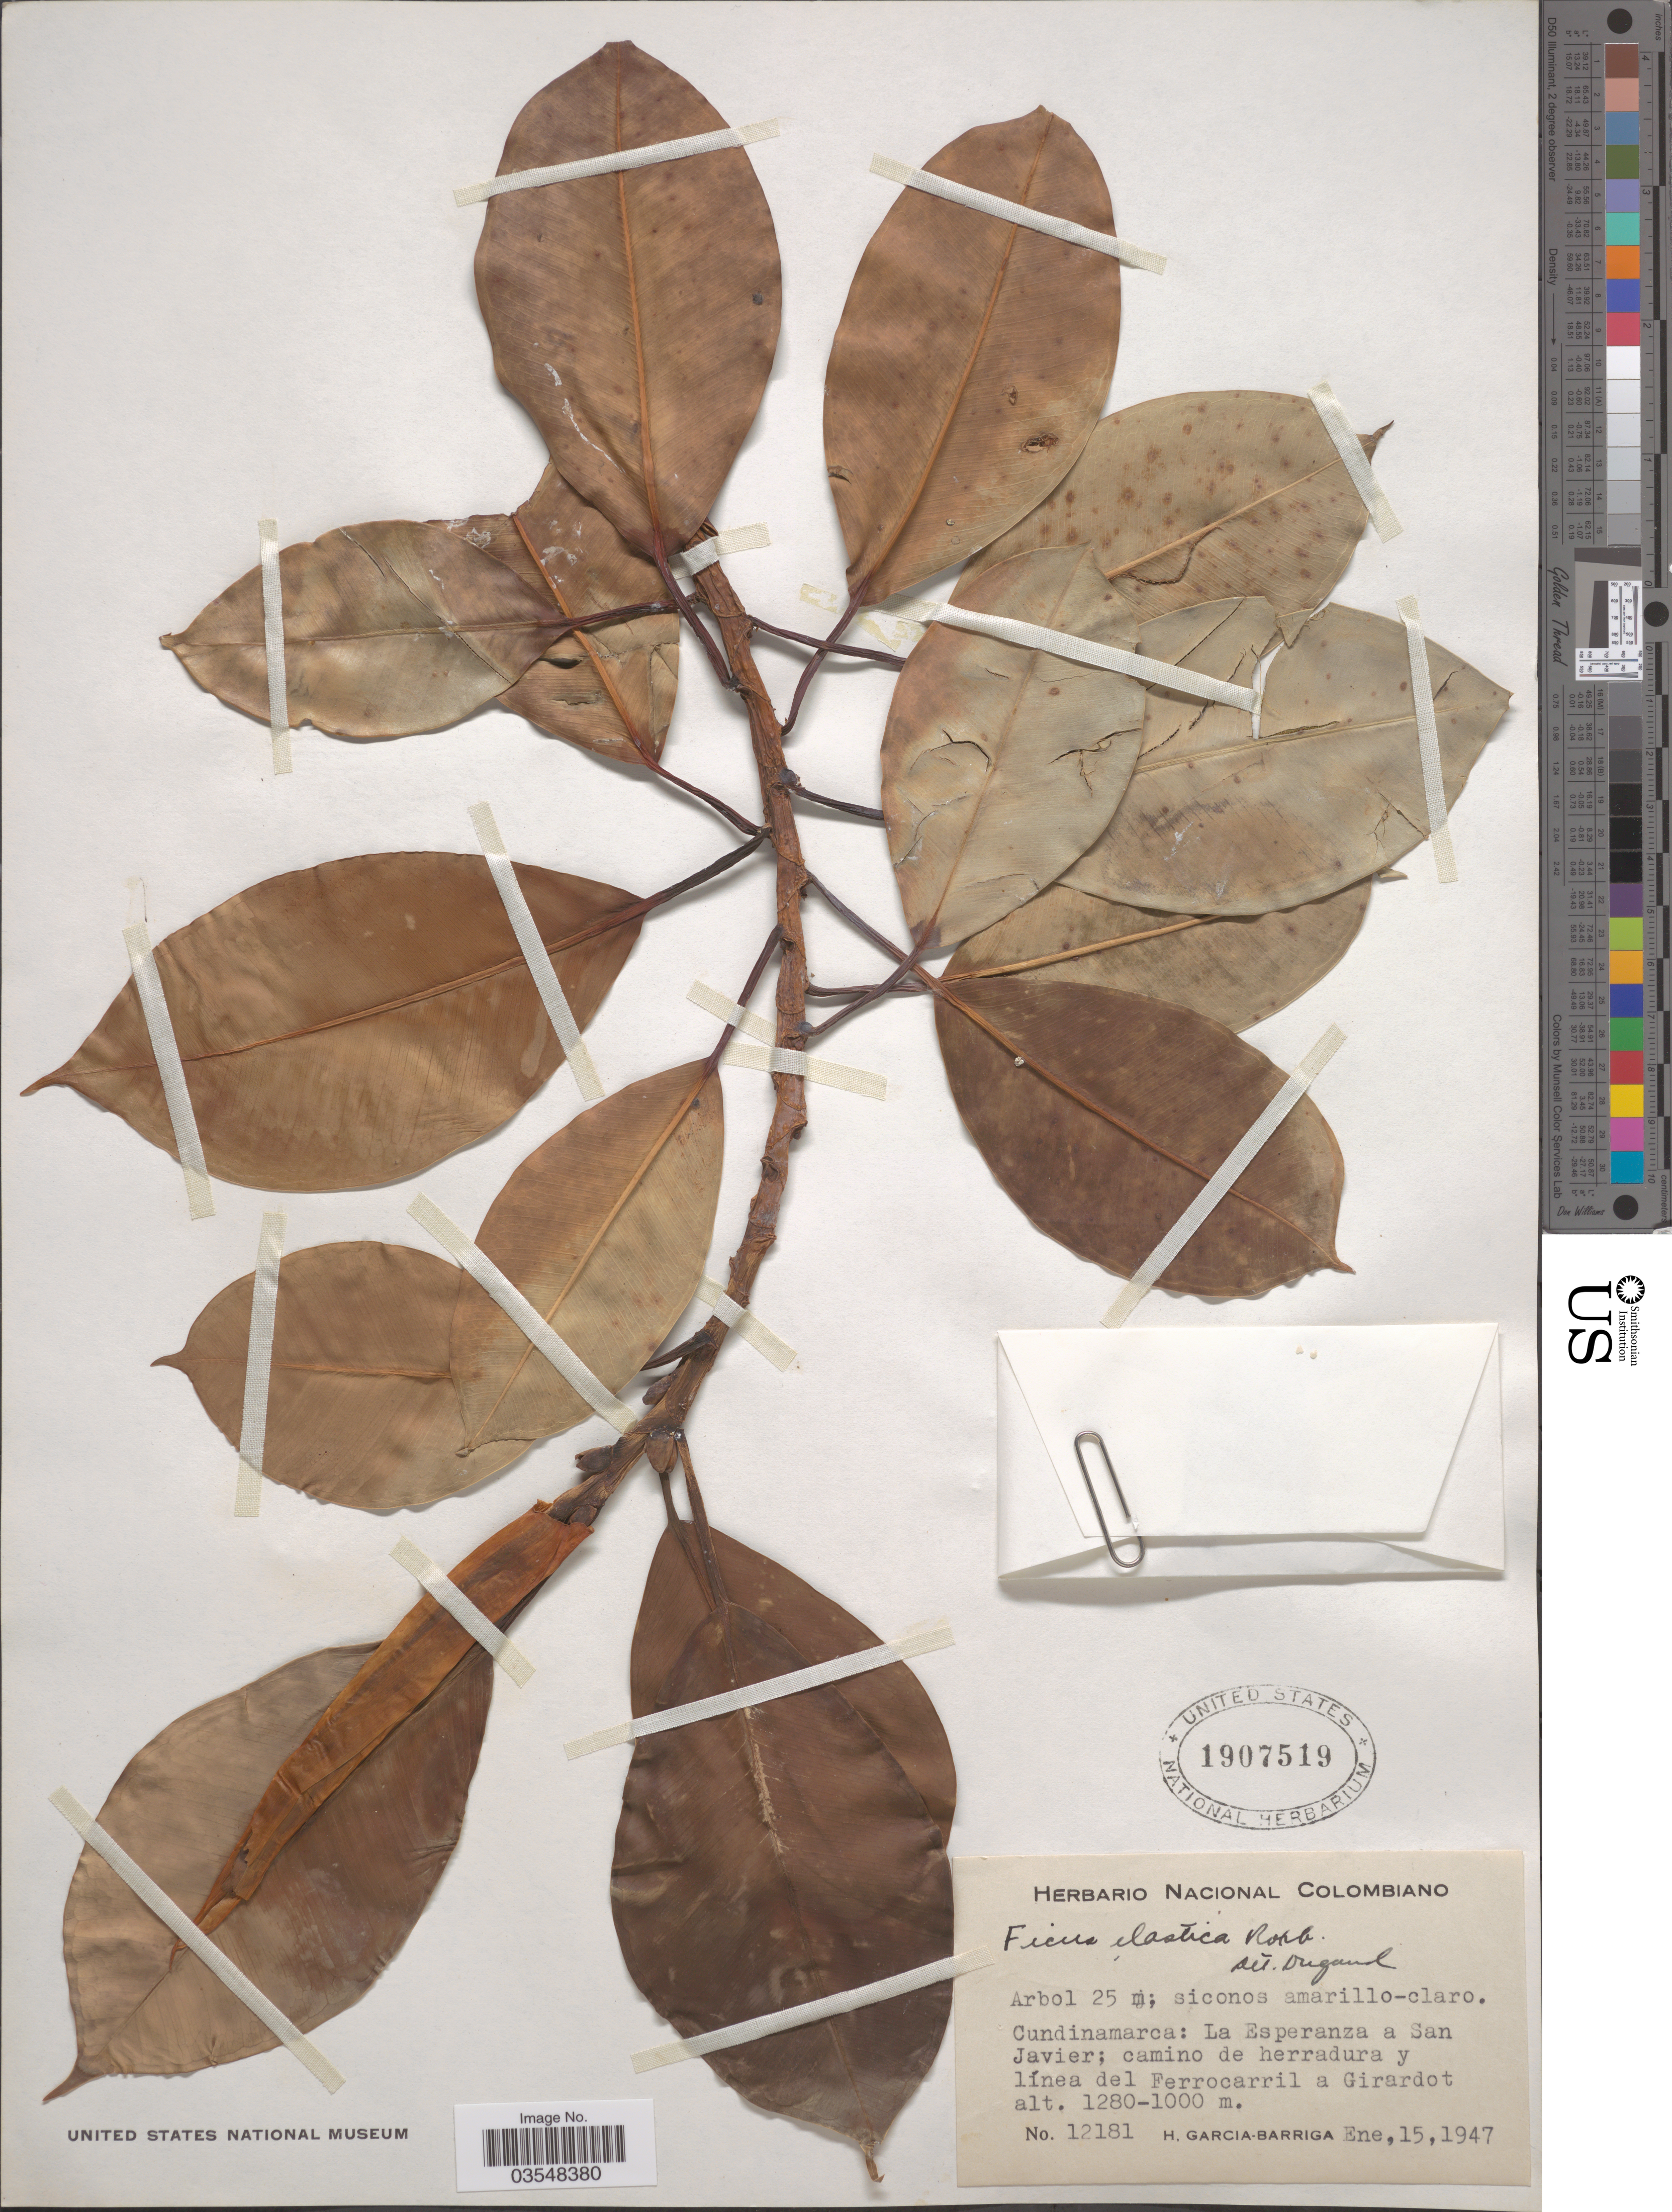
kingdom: Plantae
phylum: Tracheophyta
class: Magnoliopsida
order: Rosales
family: Moraceae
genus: Ficus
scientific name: Ficus elastica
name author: Roxb.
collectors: H. García Barriga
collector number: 12181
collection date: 1947-01-15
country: Colombia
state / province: Cundinamarca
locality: La Esperanza a San Javier; camino de herradura y línea del Ferrocarril a Girardot.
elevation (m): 1000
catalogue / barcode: US 1907519